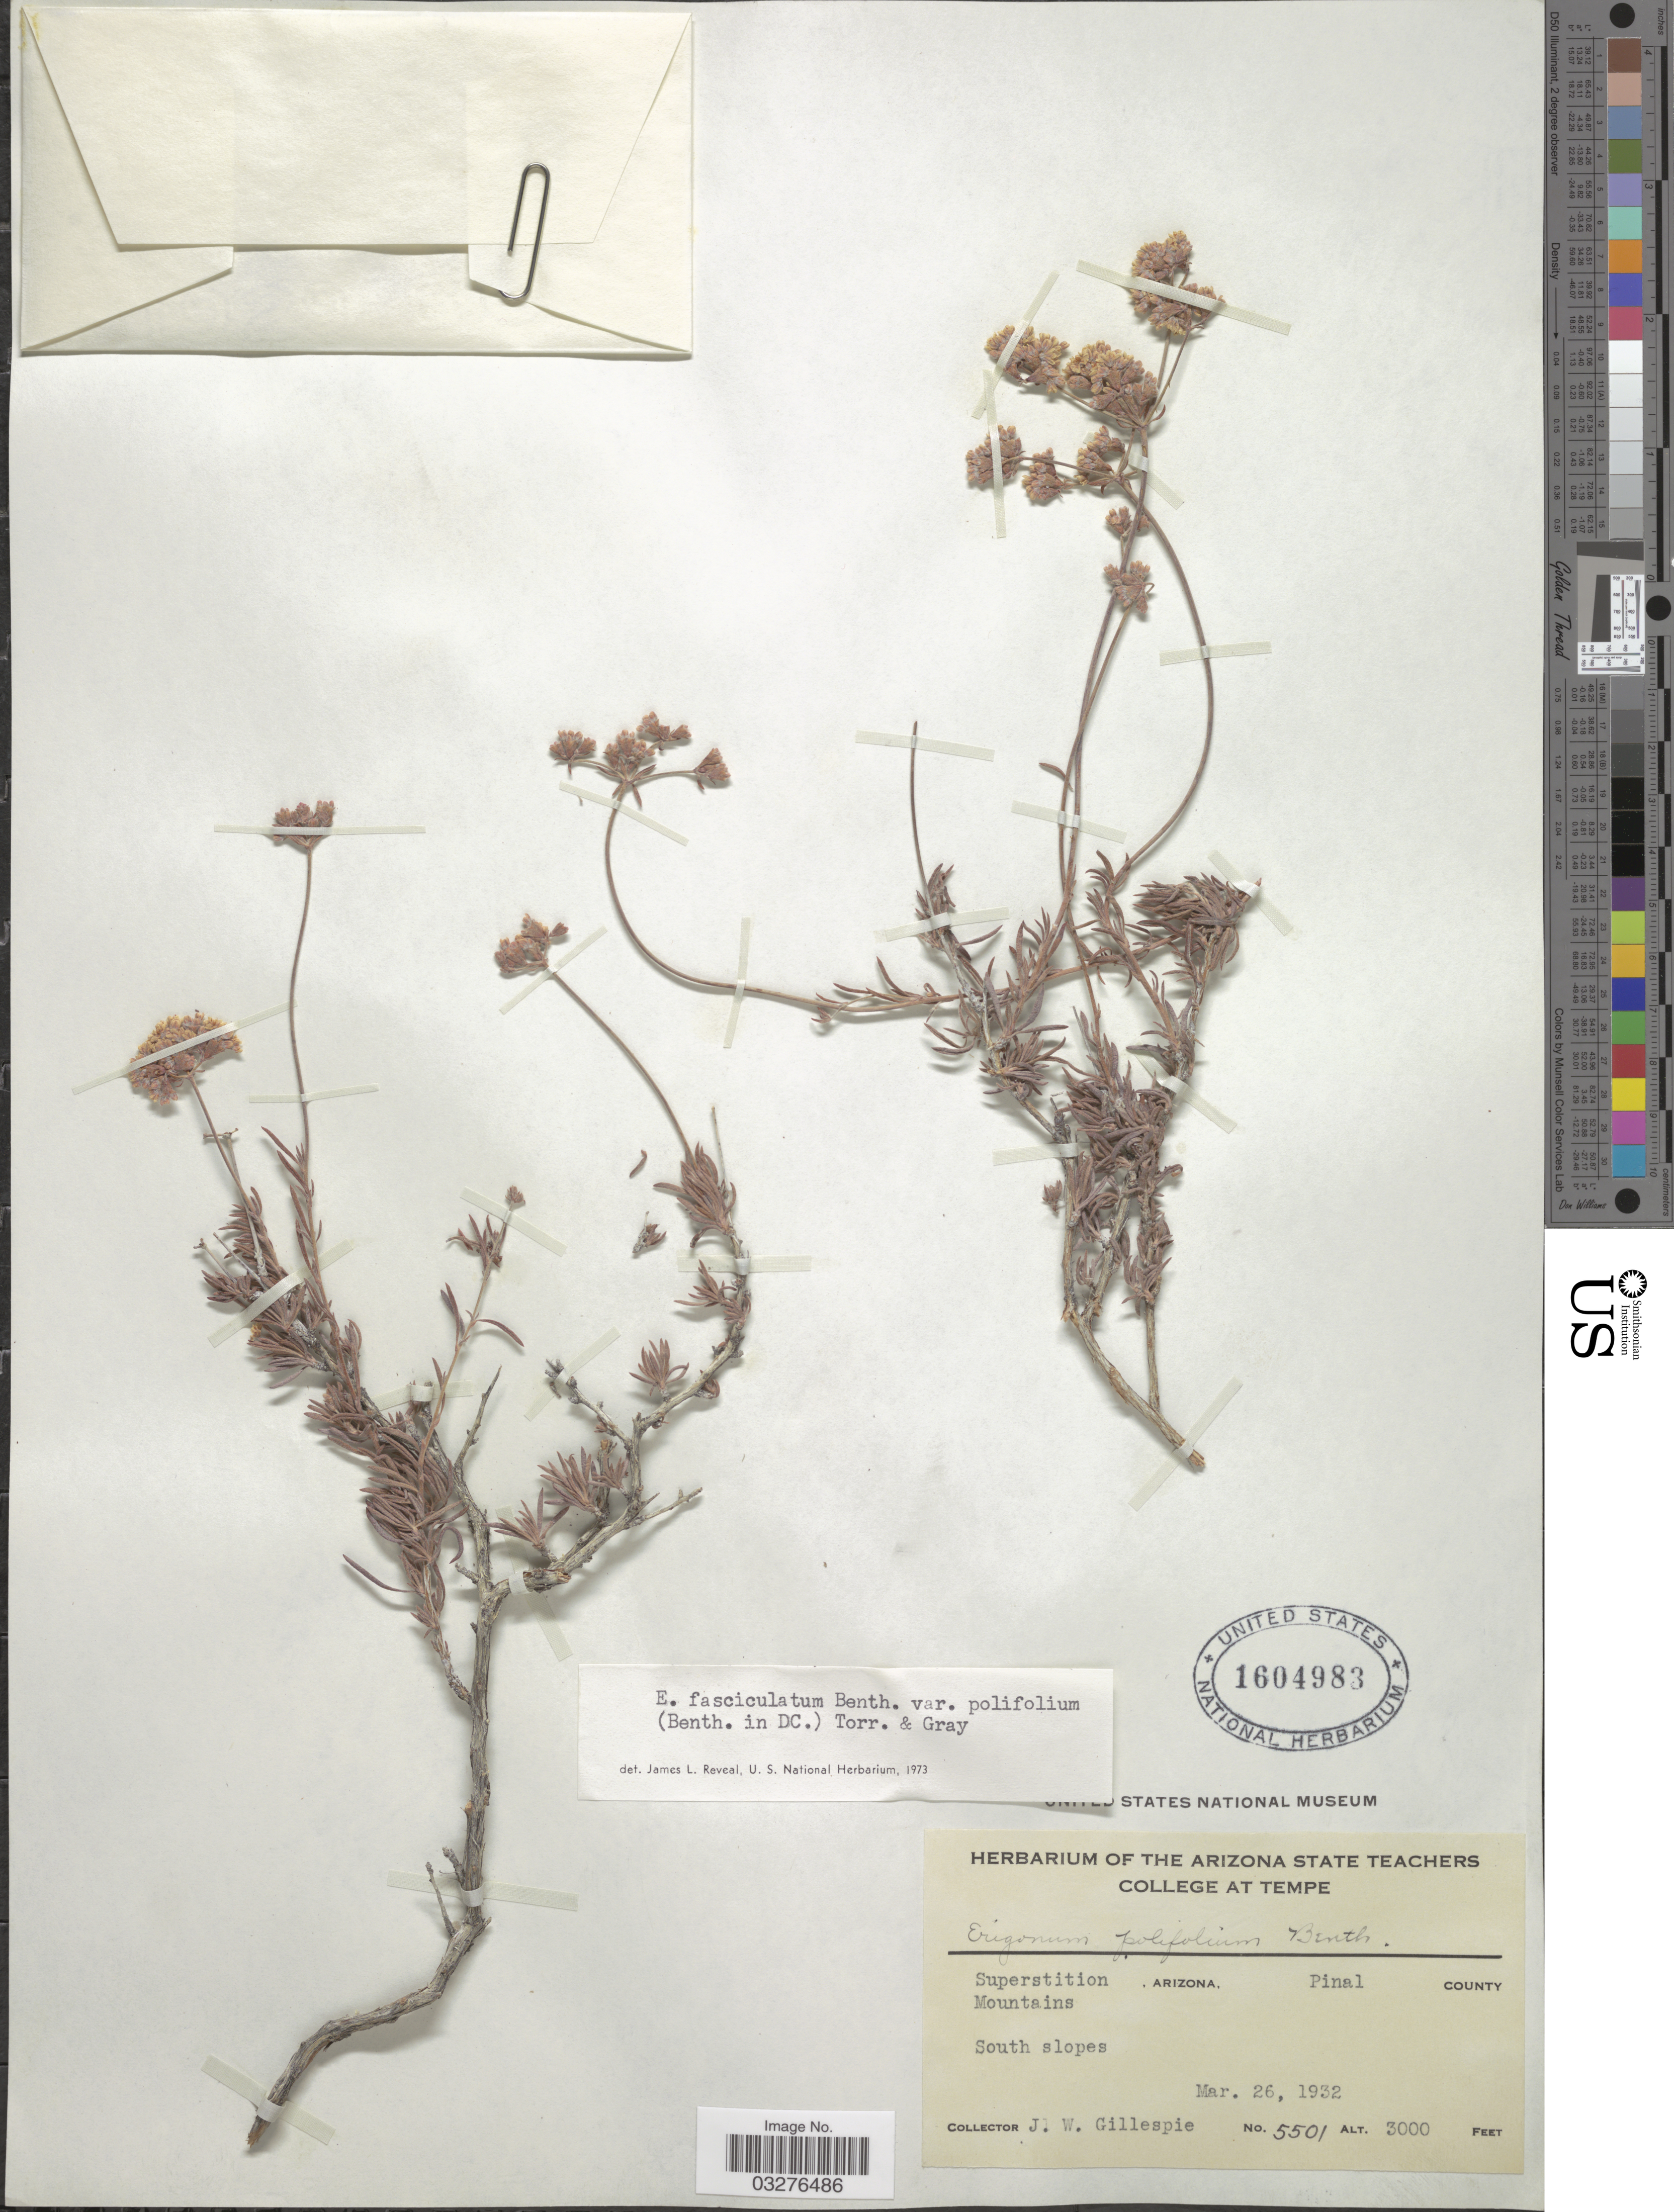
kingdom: Plantae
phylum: Tracheophyta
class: Magnoliopsida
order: Caryophyllales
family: Polygonaceae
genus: Eriogonum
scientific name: Eriogonum fasciculatum var. polifolium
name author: (Benth.) Torr. & A. Gray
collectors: J. W. Gillespie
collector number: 5501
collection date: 1932-03-26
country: United States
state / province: Arizona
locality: Superstition Mountains, Pinal County, South slopes.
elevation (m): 914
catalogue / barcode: US 1604983